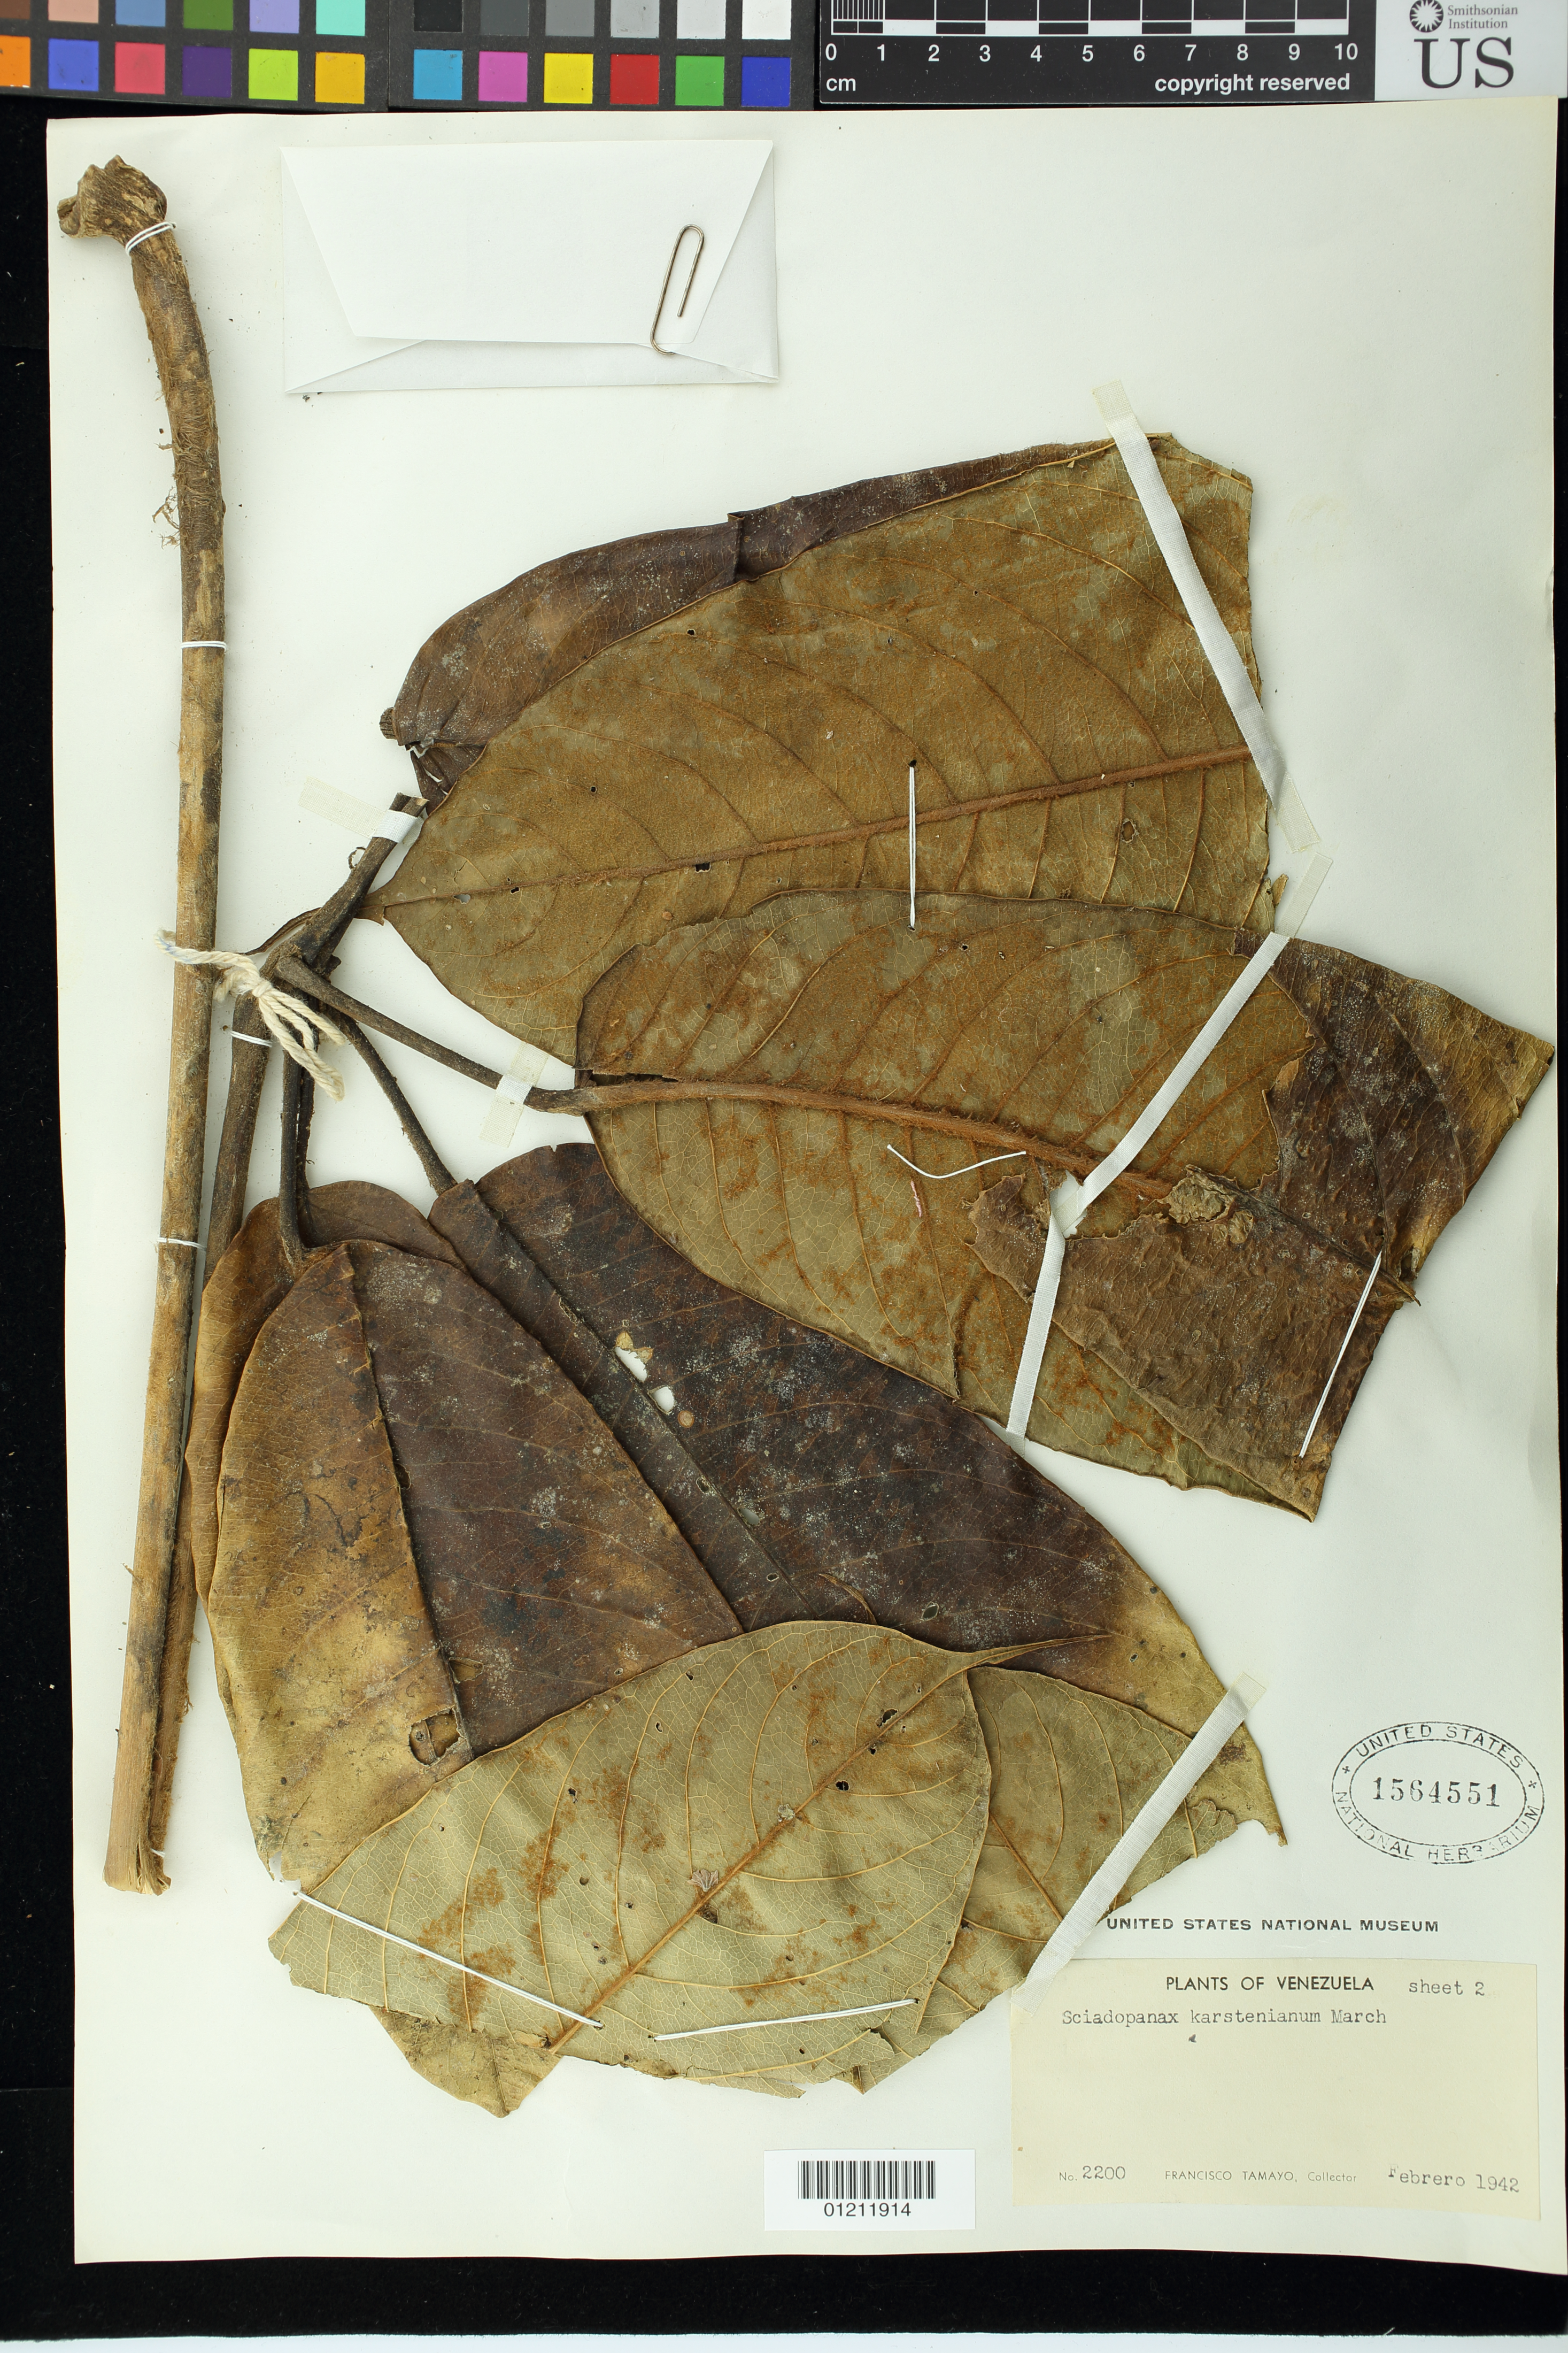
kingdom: Plantae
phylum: Tracheophyta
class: Magnoliopsida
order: Apiales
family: Araliaceae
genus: Schefflera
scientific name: Schefflera karsteniana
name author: (Marchal) Harms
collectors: F. Tamayo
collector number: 2200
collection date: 1942-02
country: Venezuela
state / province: Carabobo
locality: En las orillas del río, arriba de la planta electrica, selvas de Borburata. Carabobo.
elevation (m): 675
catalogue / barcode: US 1564551